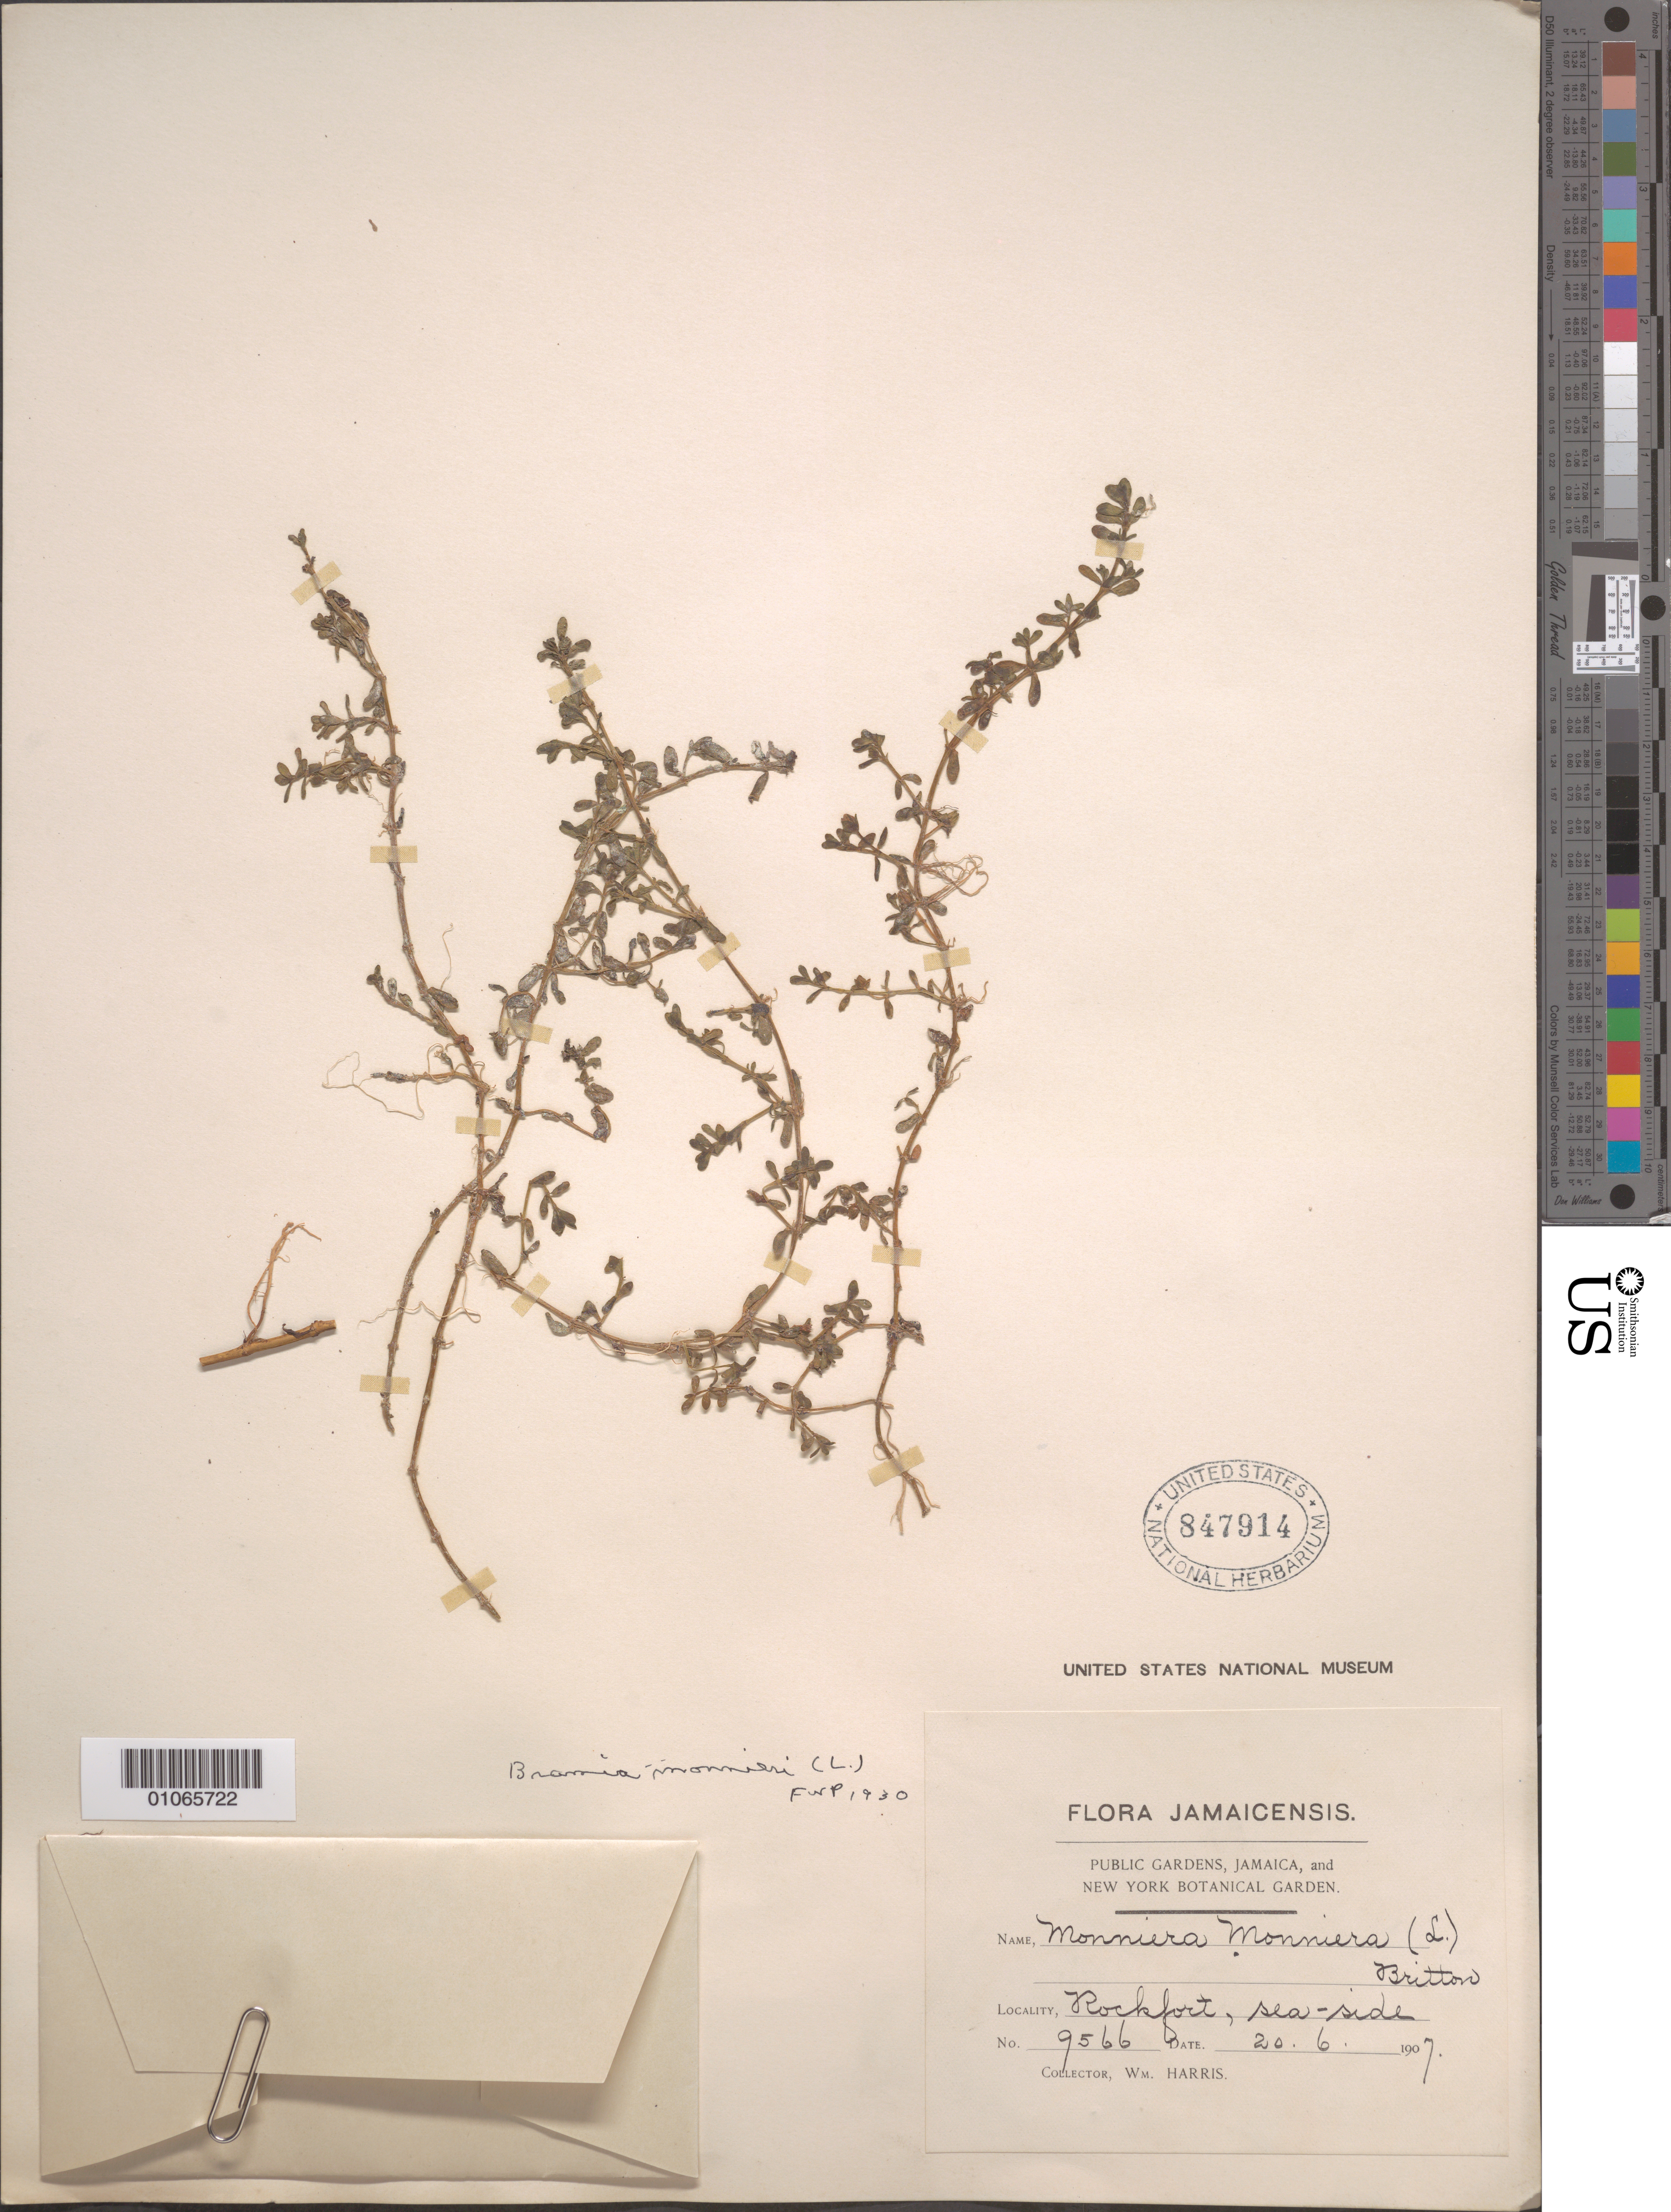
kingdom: Plantae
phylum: Tracheophyta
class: Magnoliopsida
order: Lamiales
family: Plantaginaceae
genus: Bacopa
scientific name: Bacopa monnieri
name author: (L.) Wettst.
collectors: W. Harris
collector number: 9566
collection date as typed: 20 Jun 1907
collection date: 1907-06-20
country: Jamaica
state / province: Kingston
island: Jamaica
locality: Rockfort, sea-side.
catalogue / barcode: US 847914